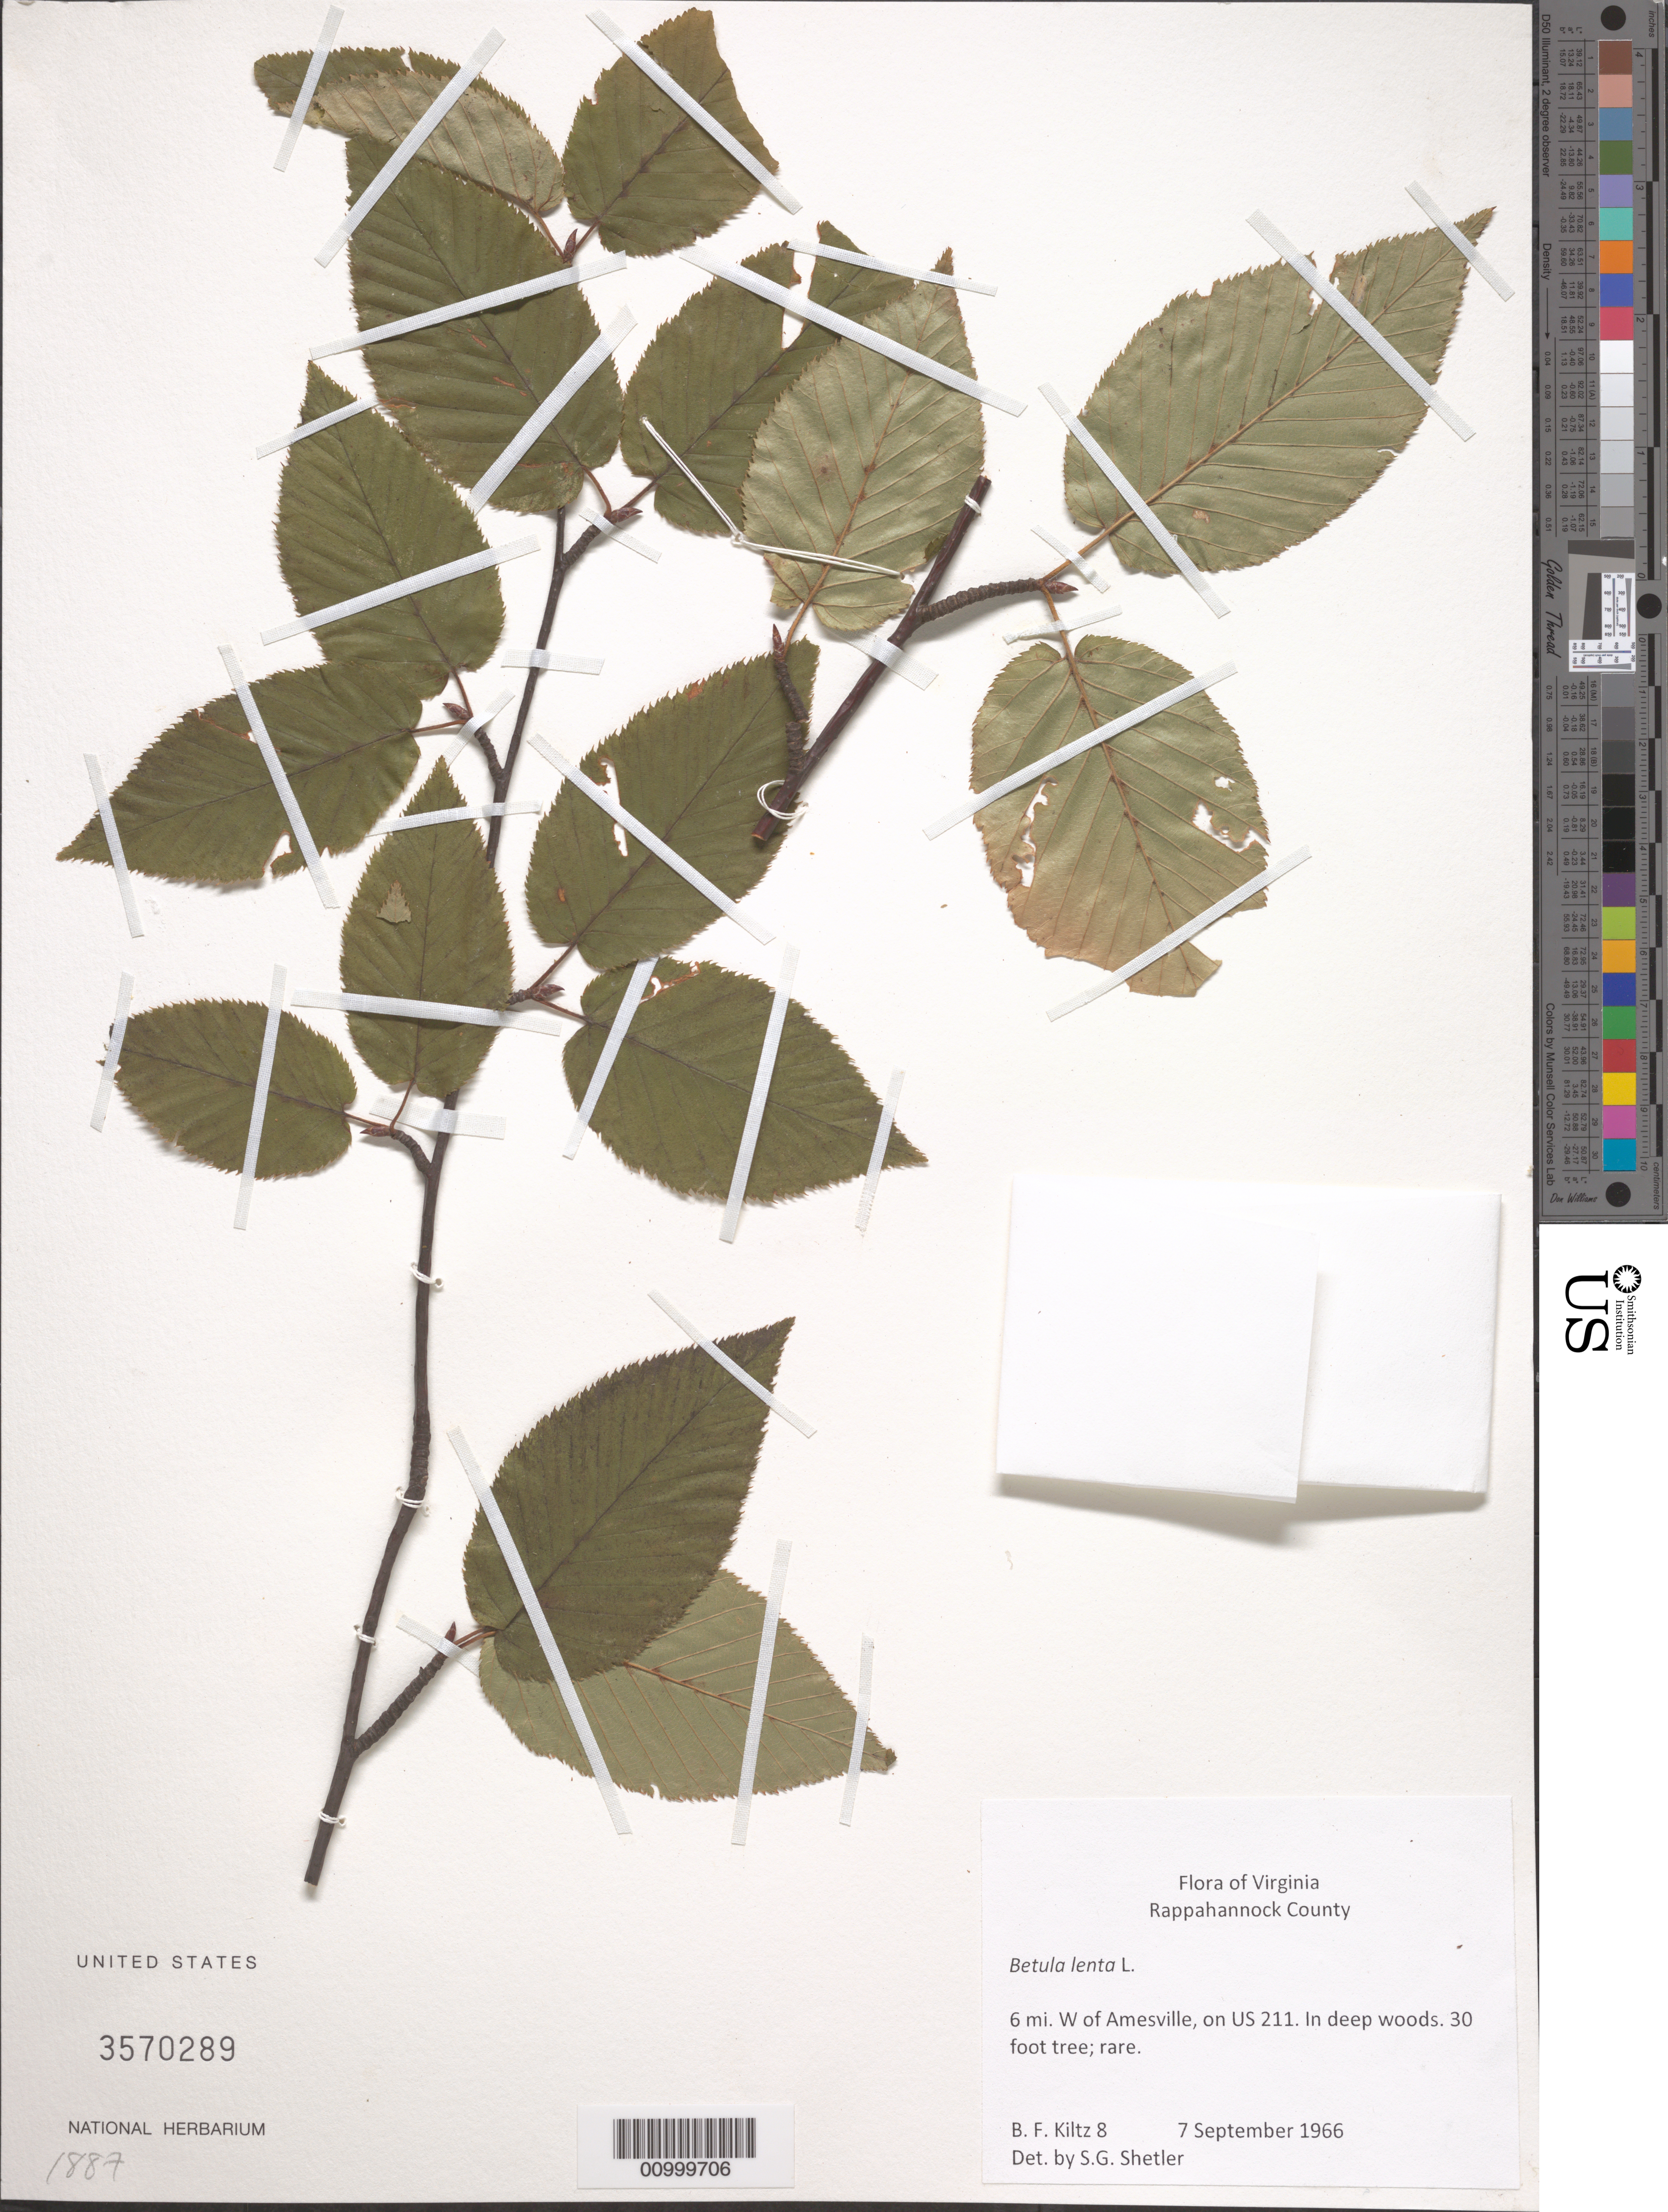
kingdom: Plantae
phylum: Tracheophyta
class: Magnoliopsida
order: Fagales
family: Betulaceae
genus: Betula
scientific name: Betula lenta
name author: L.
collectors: B. Kiltz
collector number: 8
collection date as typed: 7 September 1966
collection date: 1966-09-07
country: United States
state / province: Virginia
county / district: Rappahannock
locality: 6 mi. W of Amesville, on US211.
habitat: In deep woods.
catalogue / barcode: US 3570289